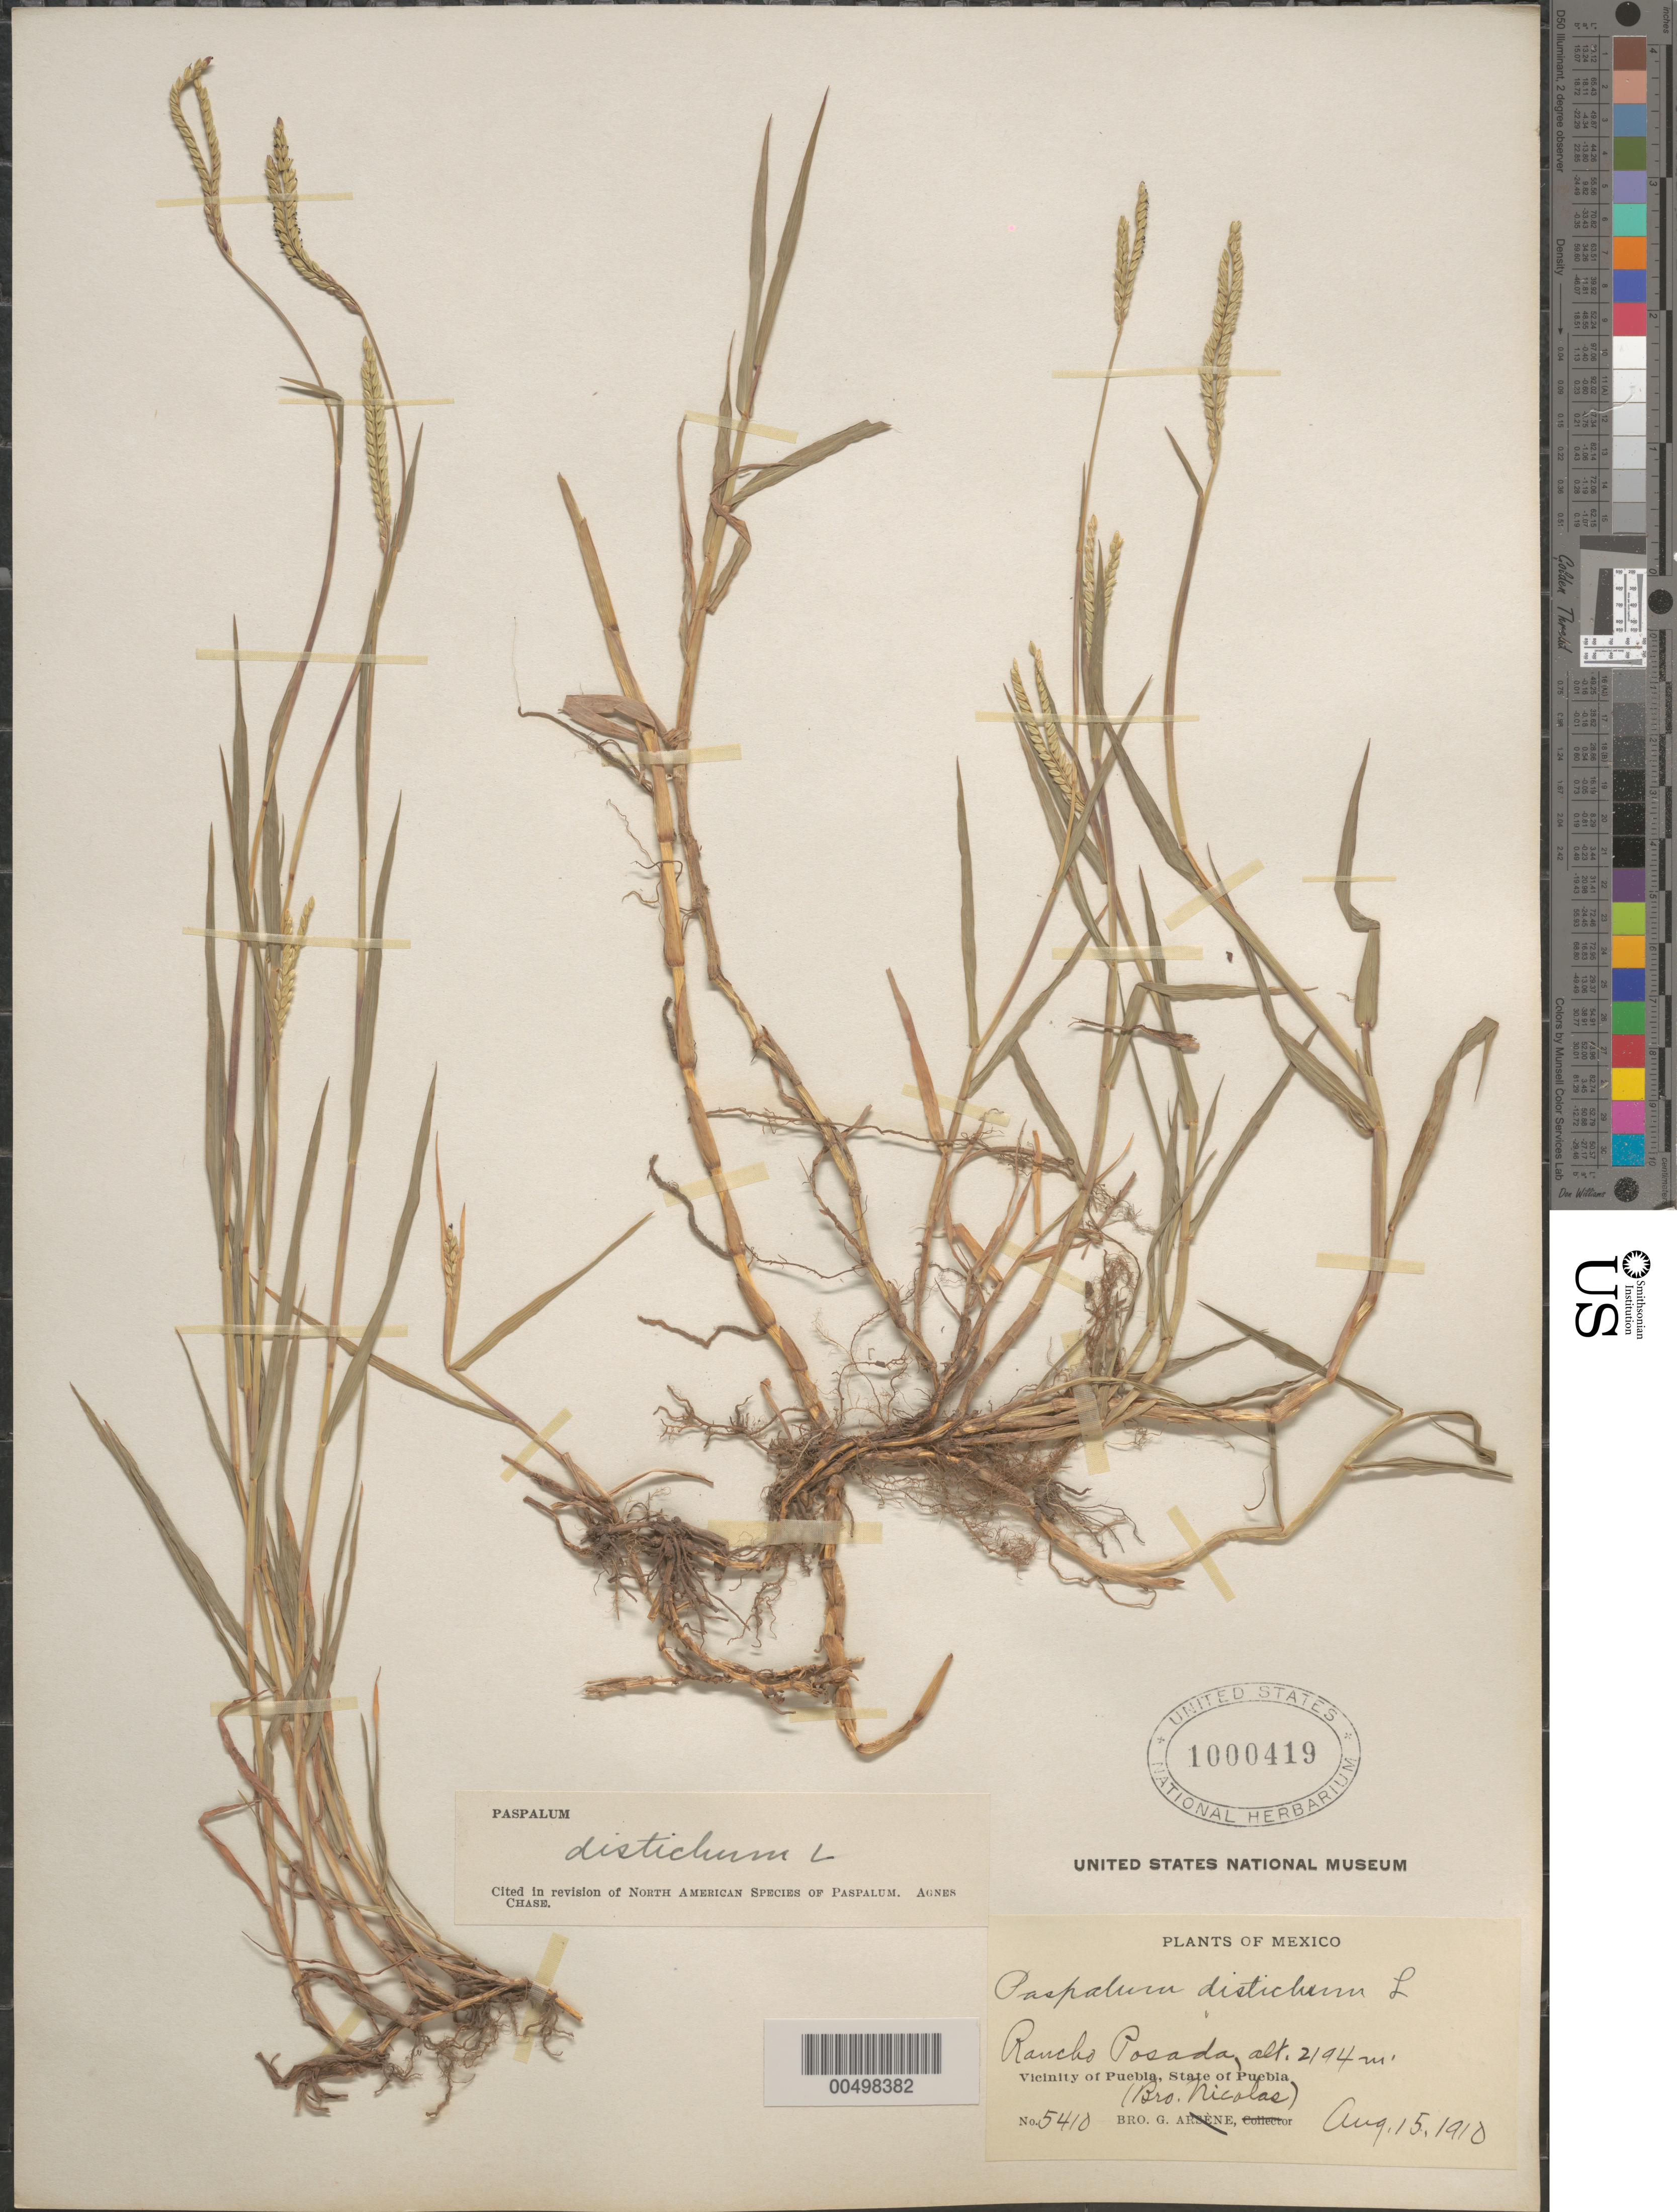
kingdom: Plantae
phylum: Tracheophyta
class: Liliopsida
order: Poales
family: Poaceae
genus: Paspalum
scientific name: Paspalum paspaloides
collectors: B. Nicolas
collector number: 5410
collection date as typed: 15 Aug 1910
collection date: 1910-08-15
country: Mexico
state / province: Puebla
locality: Vicinity of Puebla, Rancho Posada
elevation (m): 2194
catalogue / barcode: US 1000419